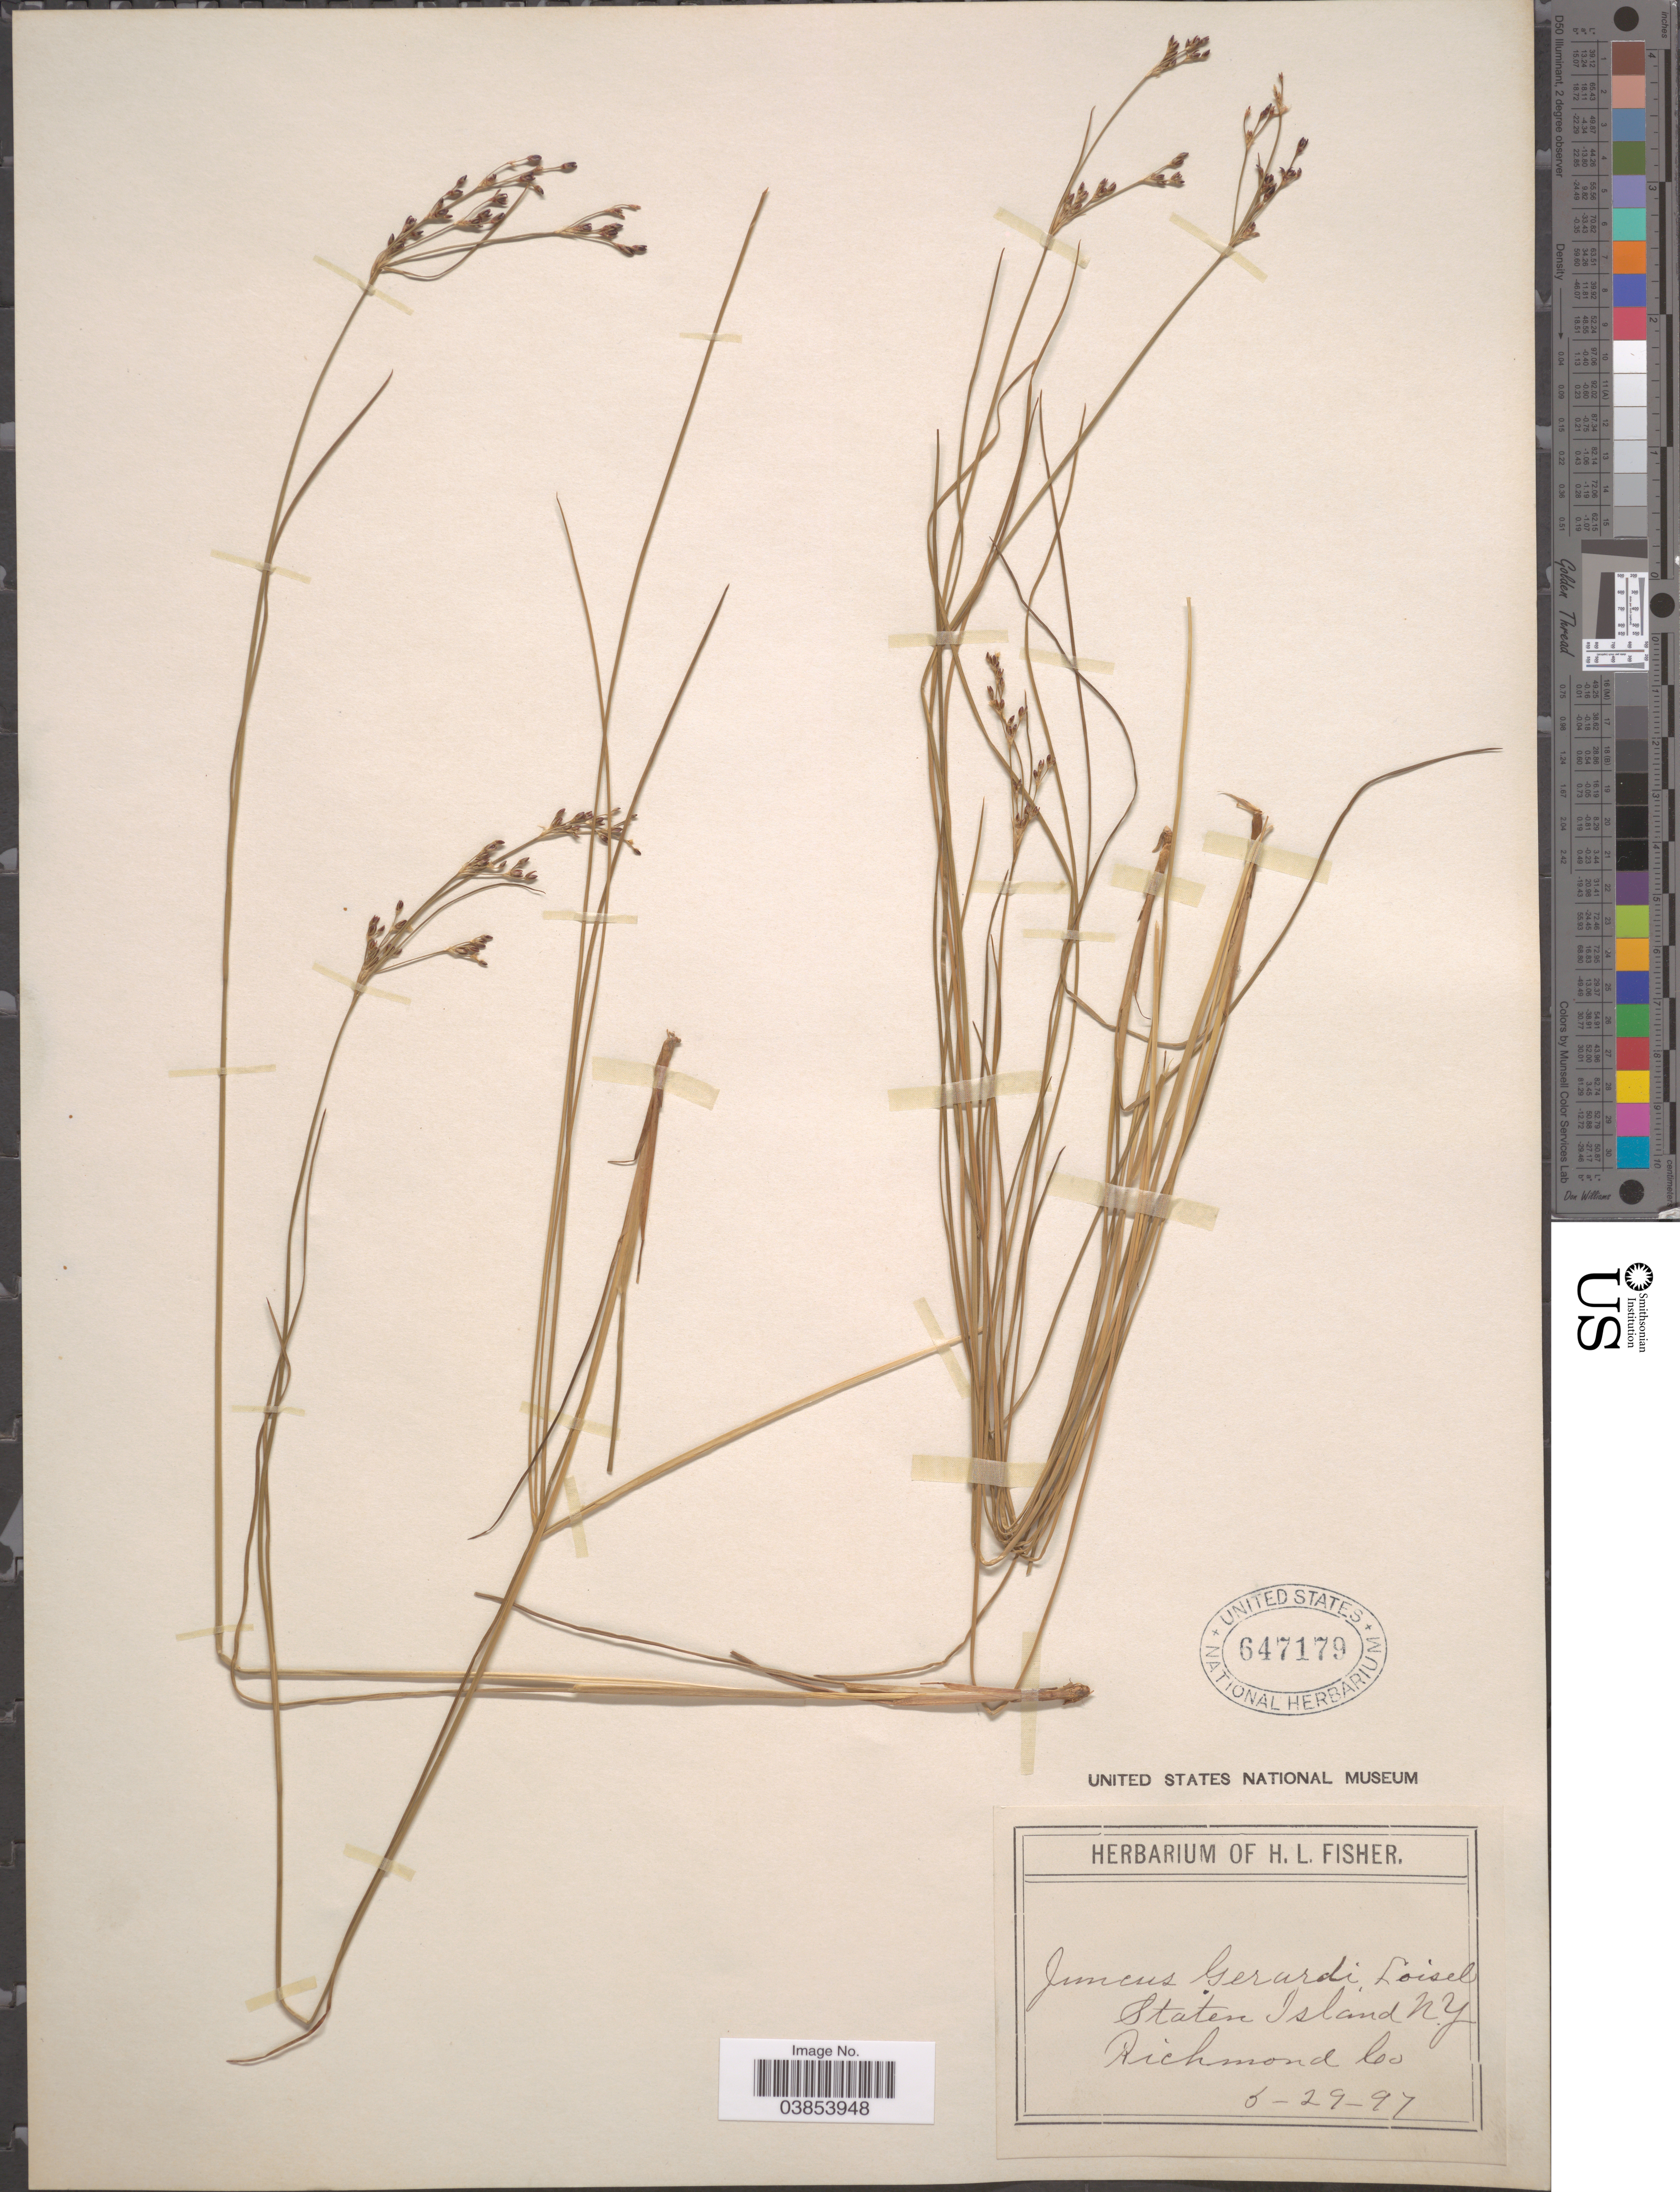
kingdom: Plantae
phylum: Tracheophyta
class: Liliopsida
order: Poales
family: Juncaceae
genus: Juncus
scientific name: Juncus gerardi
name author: Loisel.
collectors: H. L. Fisher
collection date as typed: Transcribed d/m/y: 29/5/97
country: United States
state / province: New York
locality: Staten Island, Richmond Co.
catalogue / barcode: US 647179